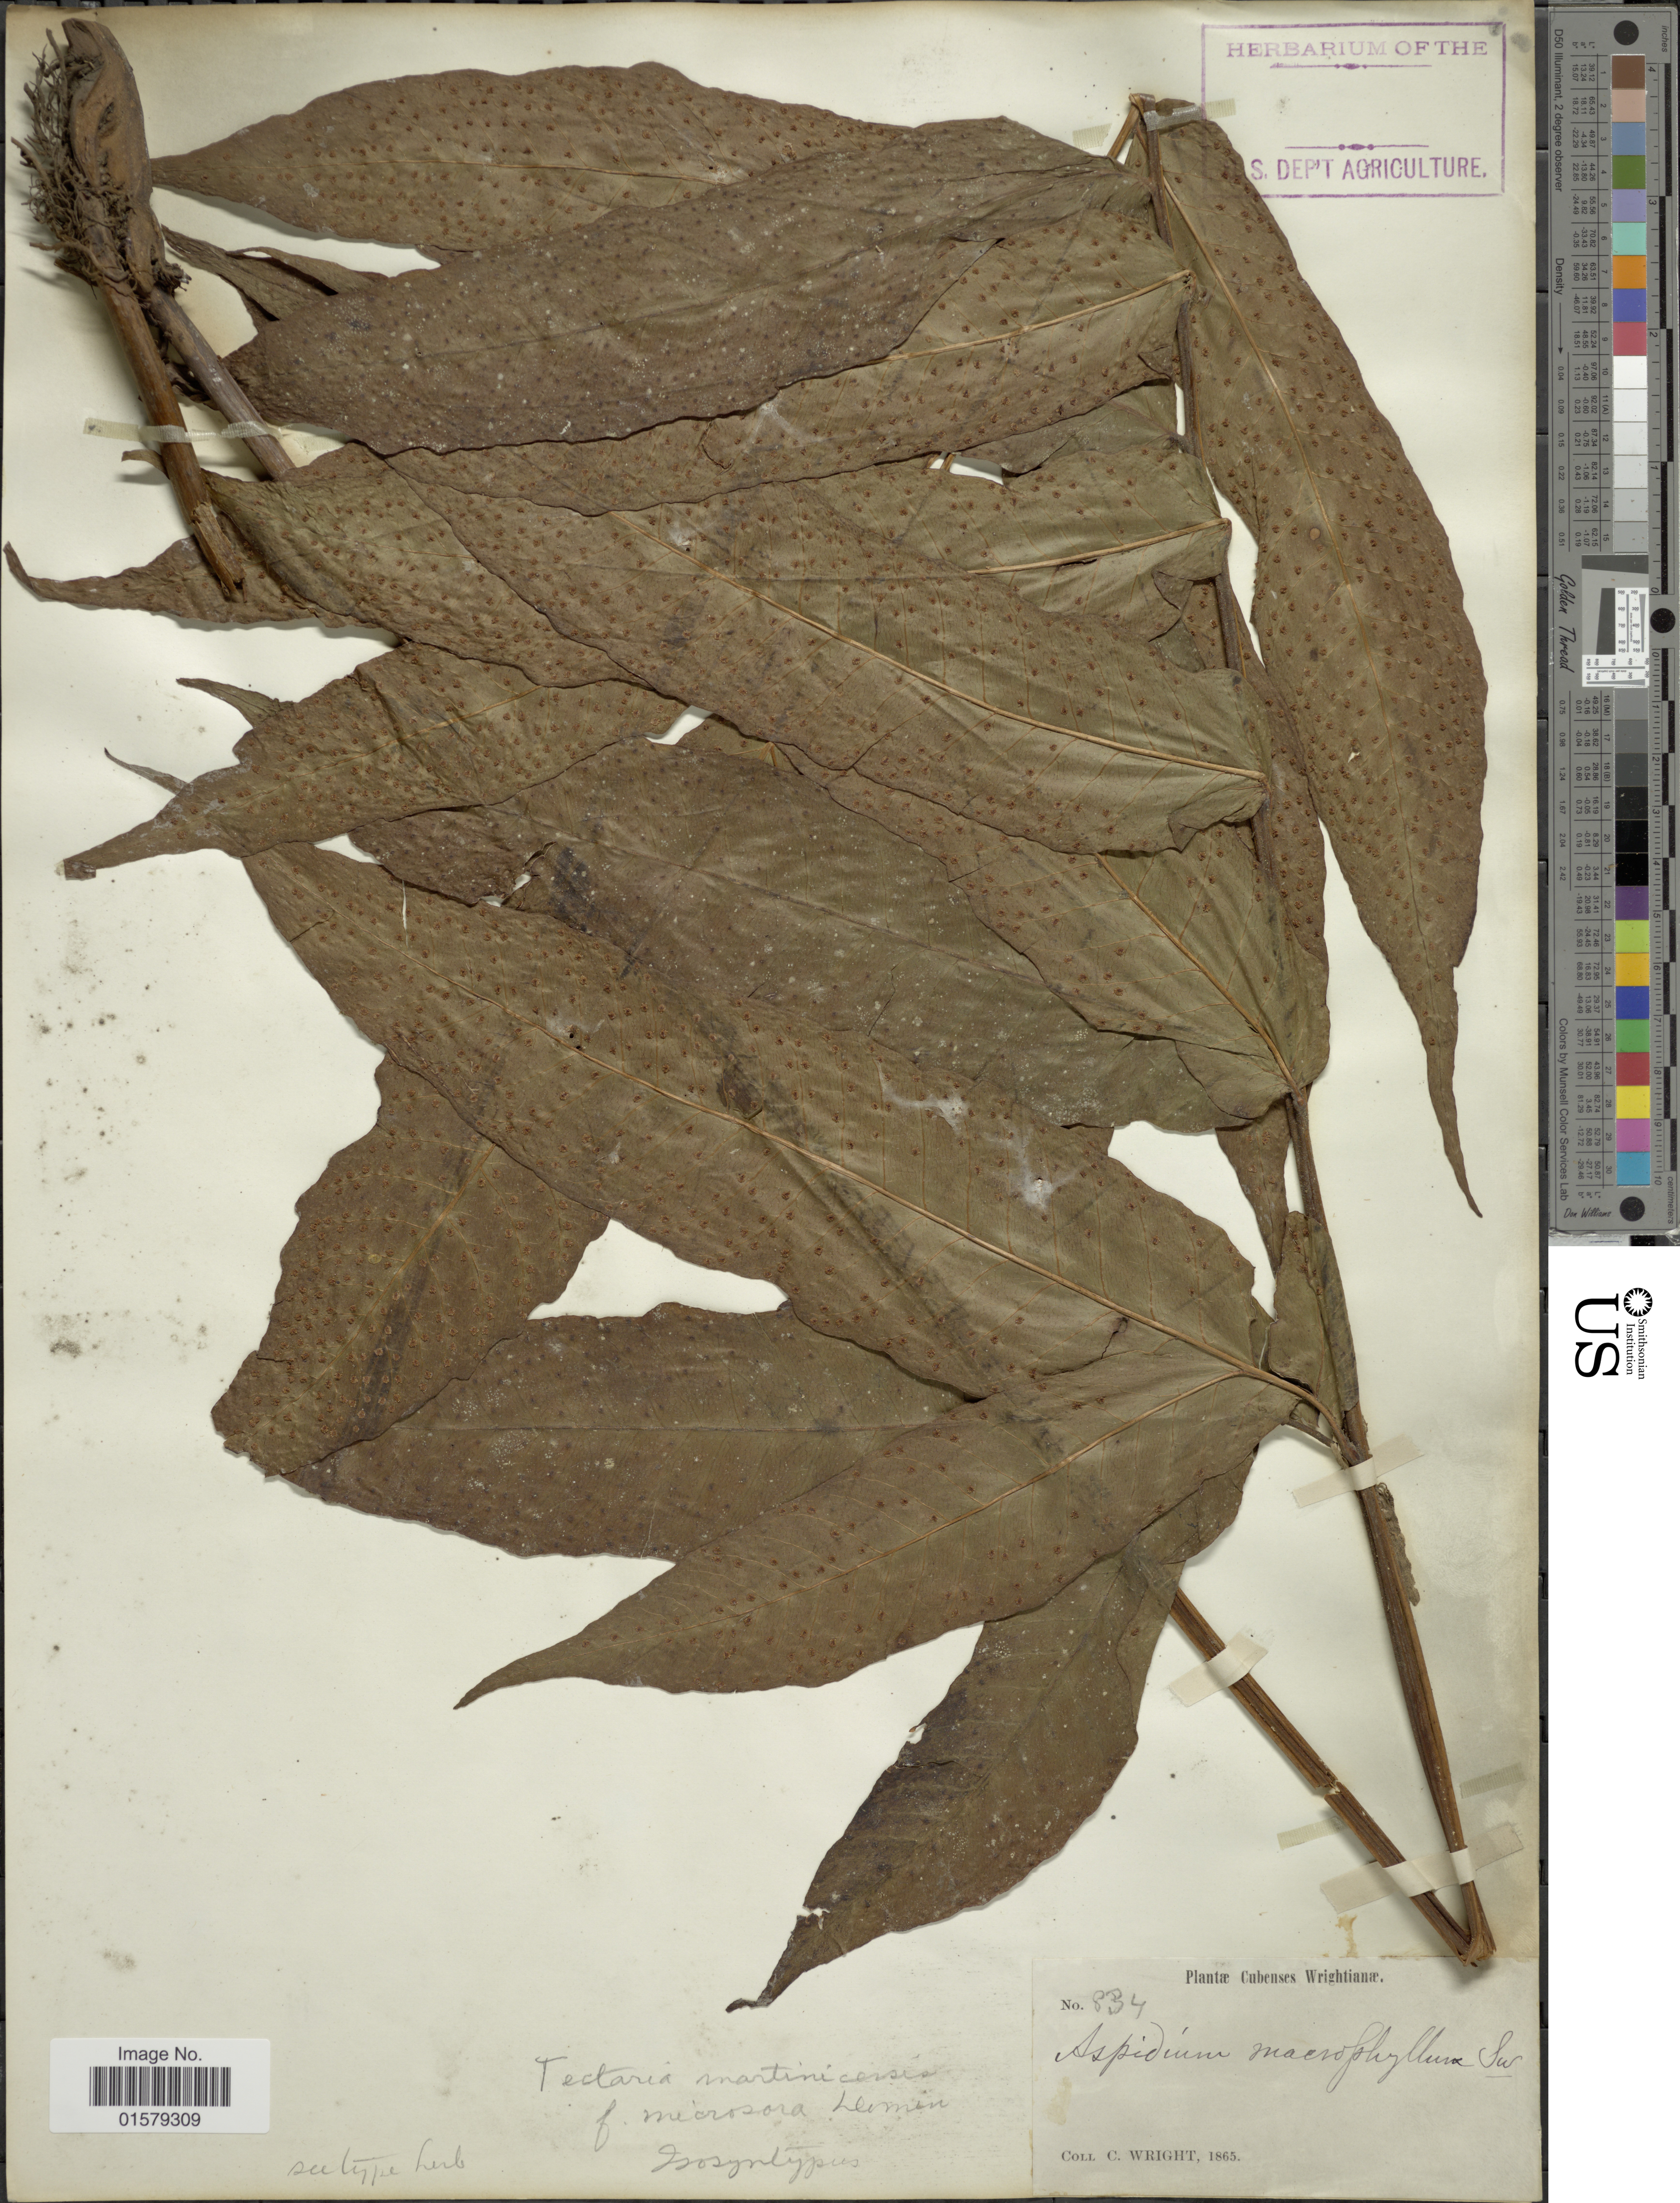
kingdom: Plantae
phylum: Tracheophyta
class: Polypodiopsida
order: Polypodiales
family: Tectariaceae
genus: Tectaria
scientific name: Tectaria incisa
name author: Cav.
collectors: C. Wright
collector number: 834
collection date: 1865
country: Cuba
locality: Plantae Cubenses